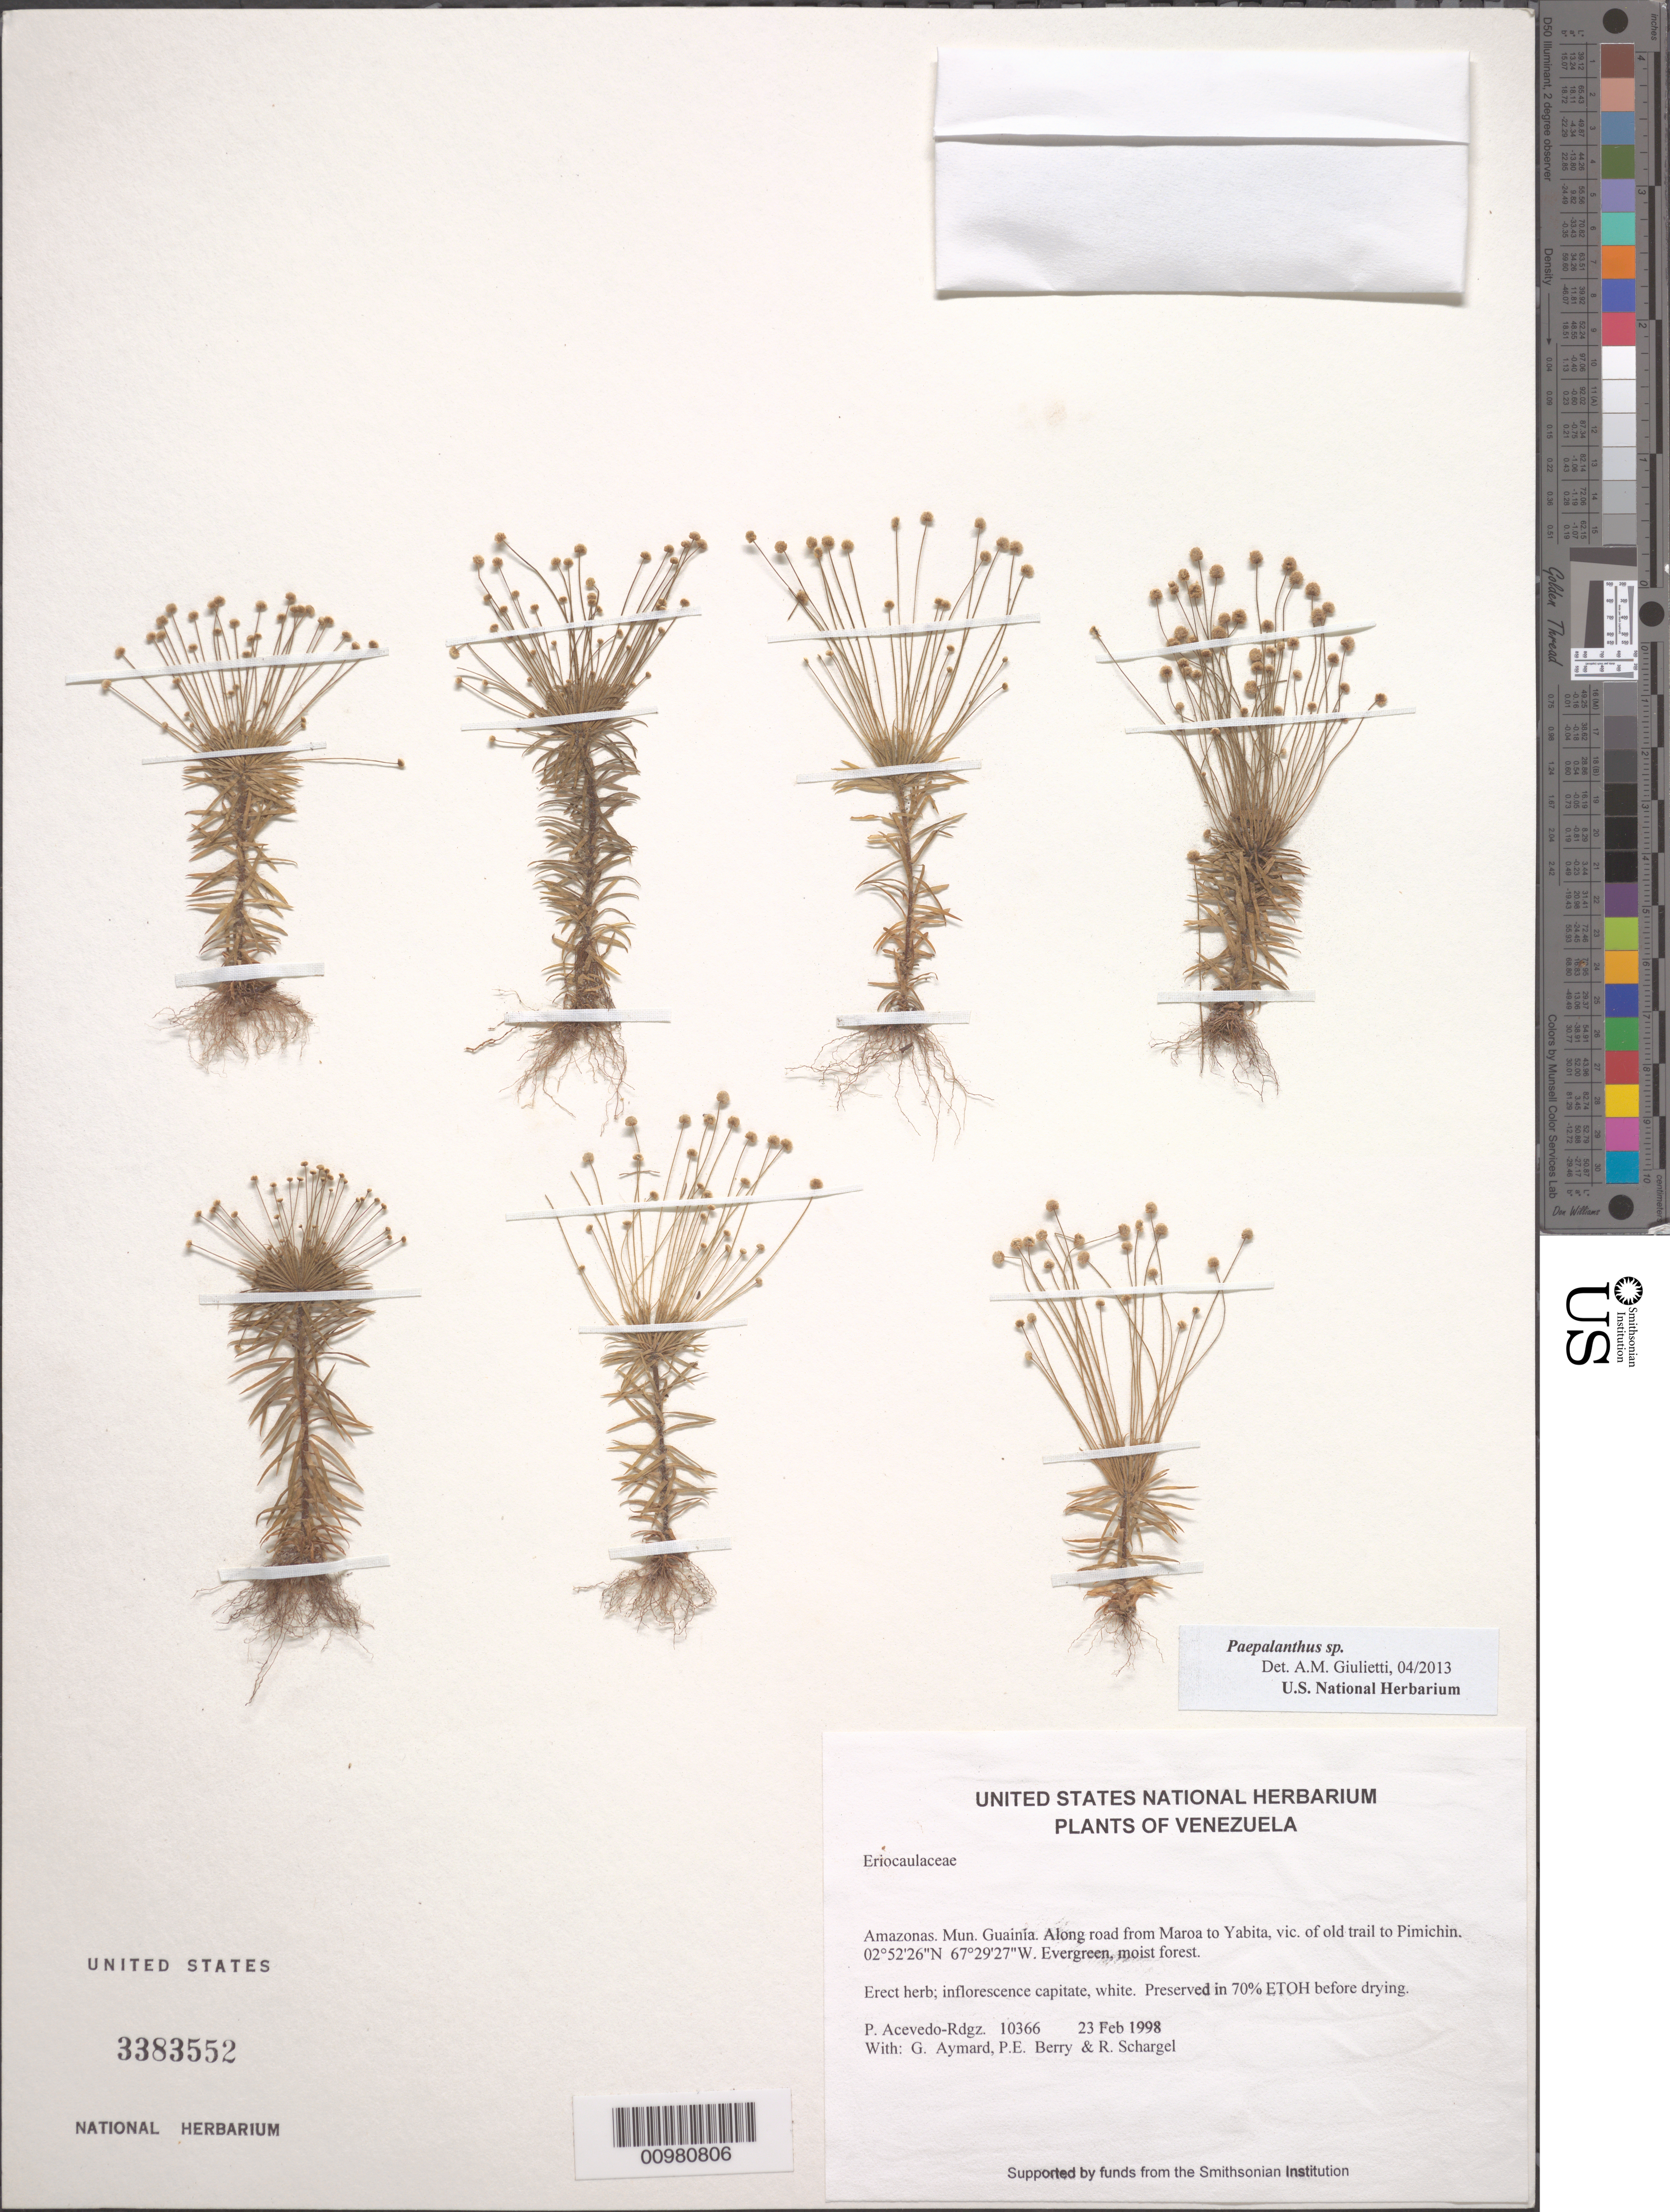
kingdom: Plantae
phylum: Tracheophyta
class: Liliopsida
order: Poales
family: Eriocaulaceae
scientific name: Giuliettia fasciculata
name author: (Rottb.) Andrino & Sano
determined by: Sauthier, Laura Jeanne, (SPF), Universidade de Sao Paulo (BRAZIL)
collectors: P. Acevedo-Rodr., G. A. Aymard, P. E. Berry & R. Schargel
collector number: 10366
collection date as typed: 23 Feb 1998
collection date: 1998-02-23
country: Venezuela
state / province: Amazonas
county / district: Maroa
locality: Along road from Maroa to Yabita, vic. of old trail to Pimichin.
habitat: Evergreen, moist forest.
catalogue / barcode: US 3383552